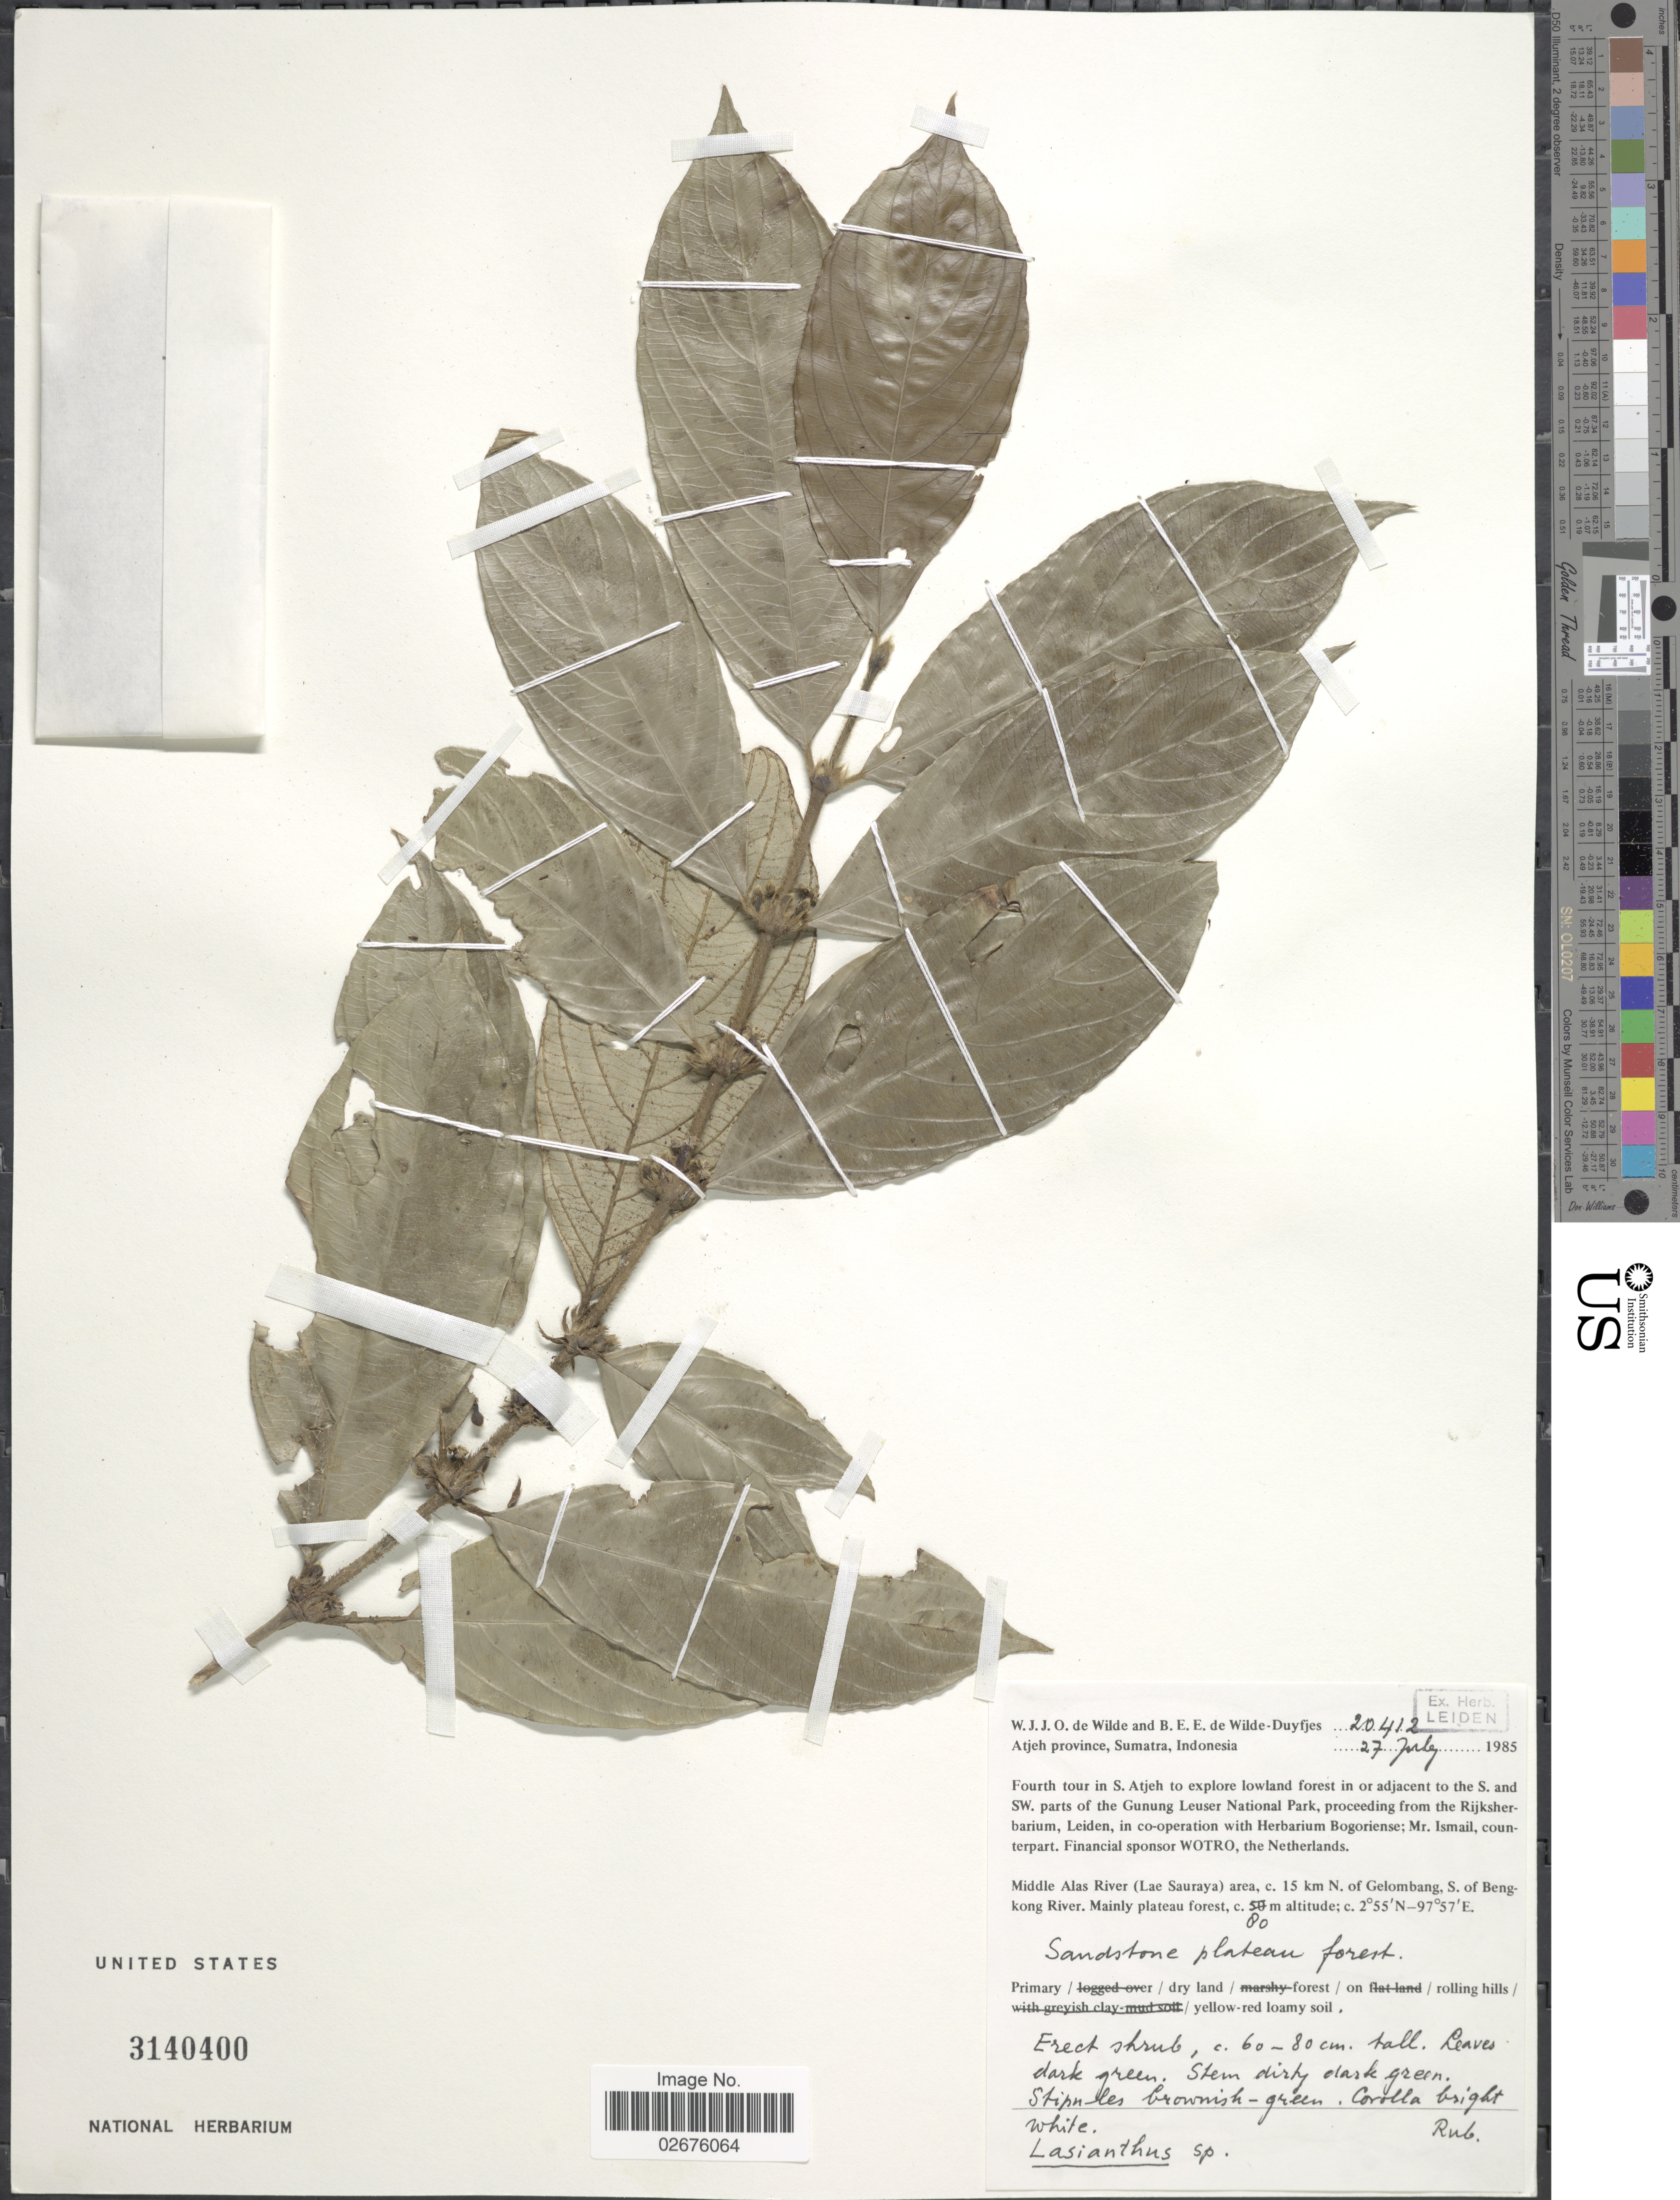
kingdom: Plantae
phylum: Tracheophyta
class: Magnoliopsida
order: Gentianales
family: Rubiaceae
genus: Lasianthus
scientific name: Lasianthus sp.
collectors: W. J. de Wilde & B. E. de Wilde-Duyfjes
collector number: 20412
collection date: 1985-07-27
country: Indonesia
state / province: Sumatra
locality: Atjeh province. Middle Alas River (Lae Sauraya) area, c. 15 km N. of Gelombang, S. of Bengkong River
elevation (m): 80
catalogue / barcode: US 3140400